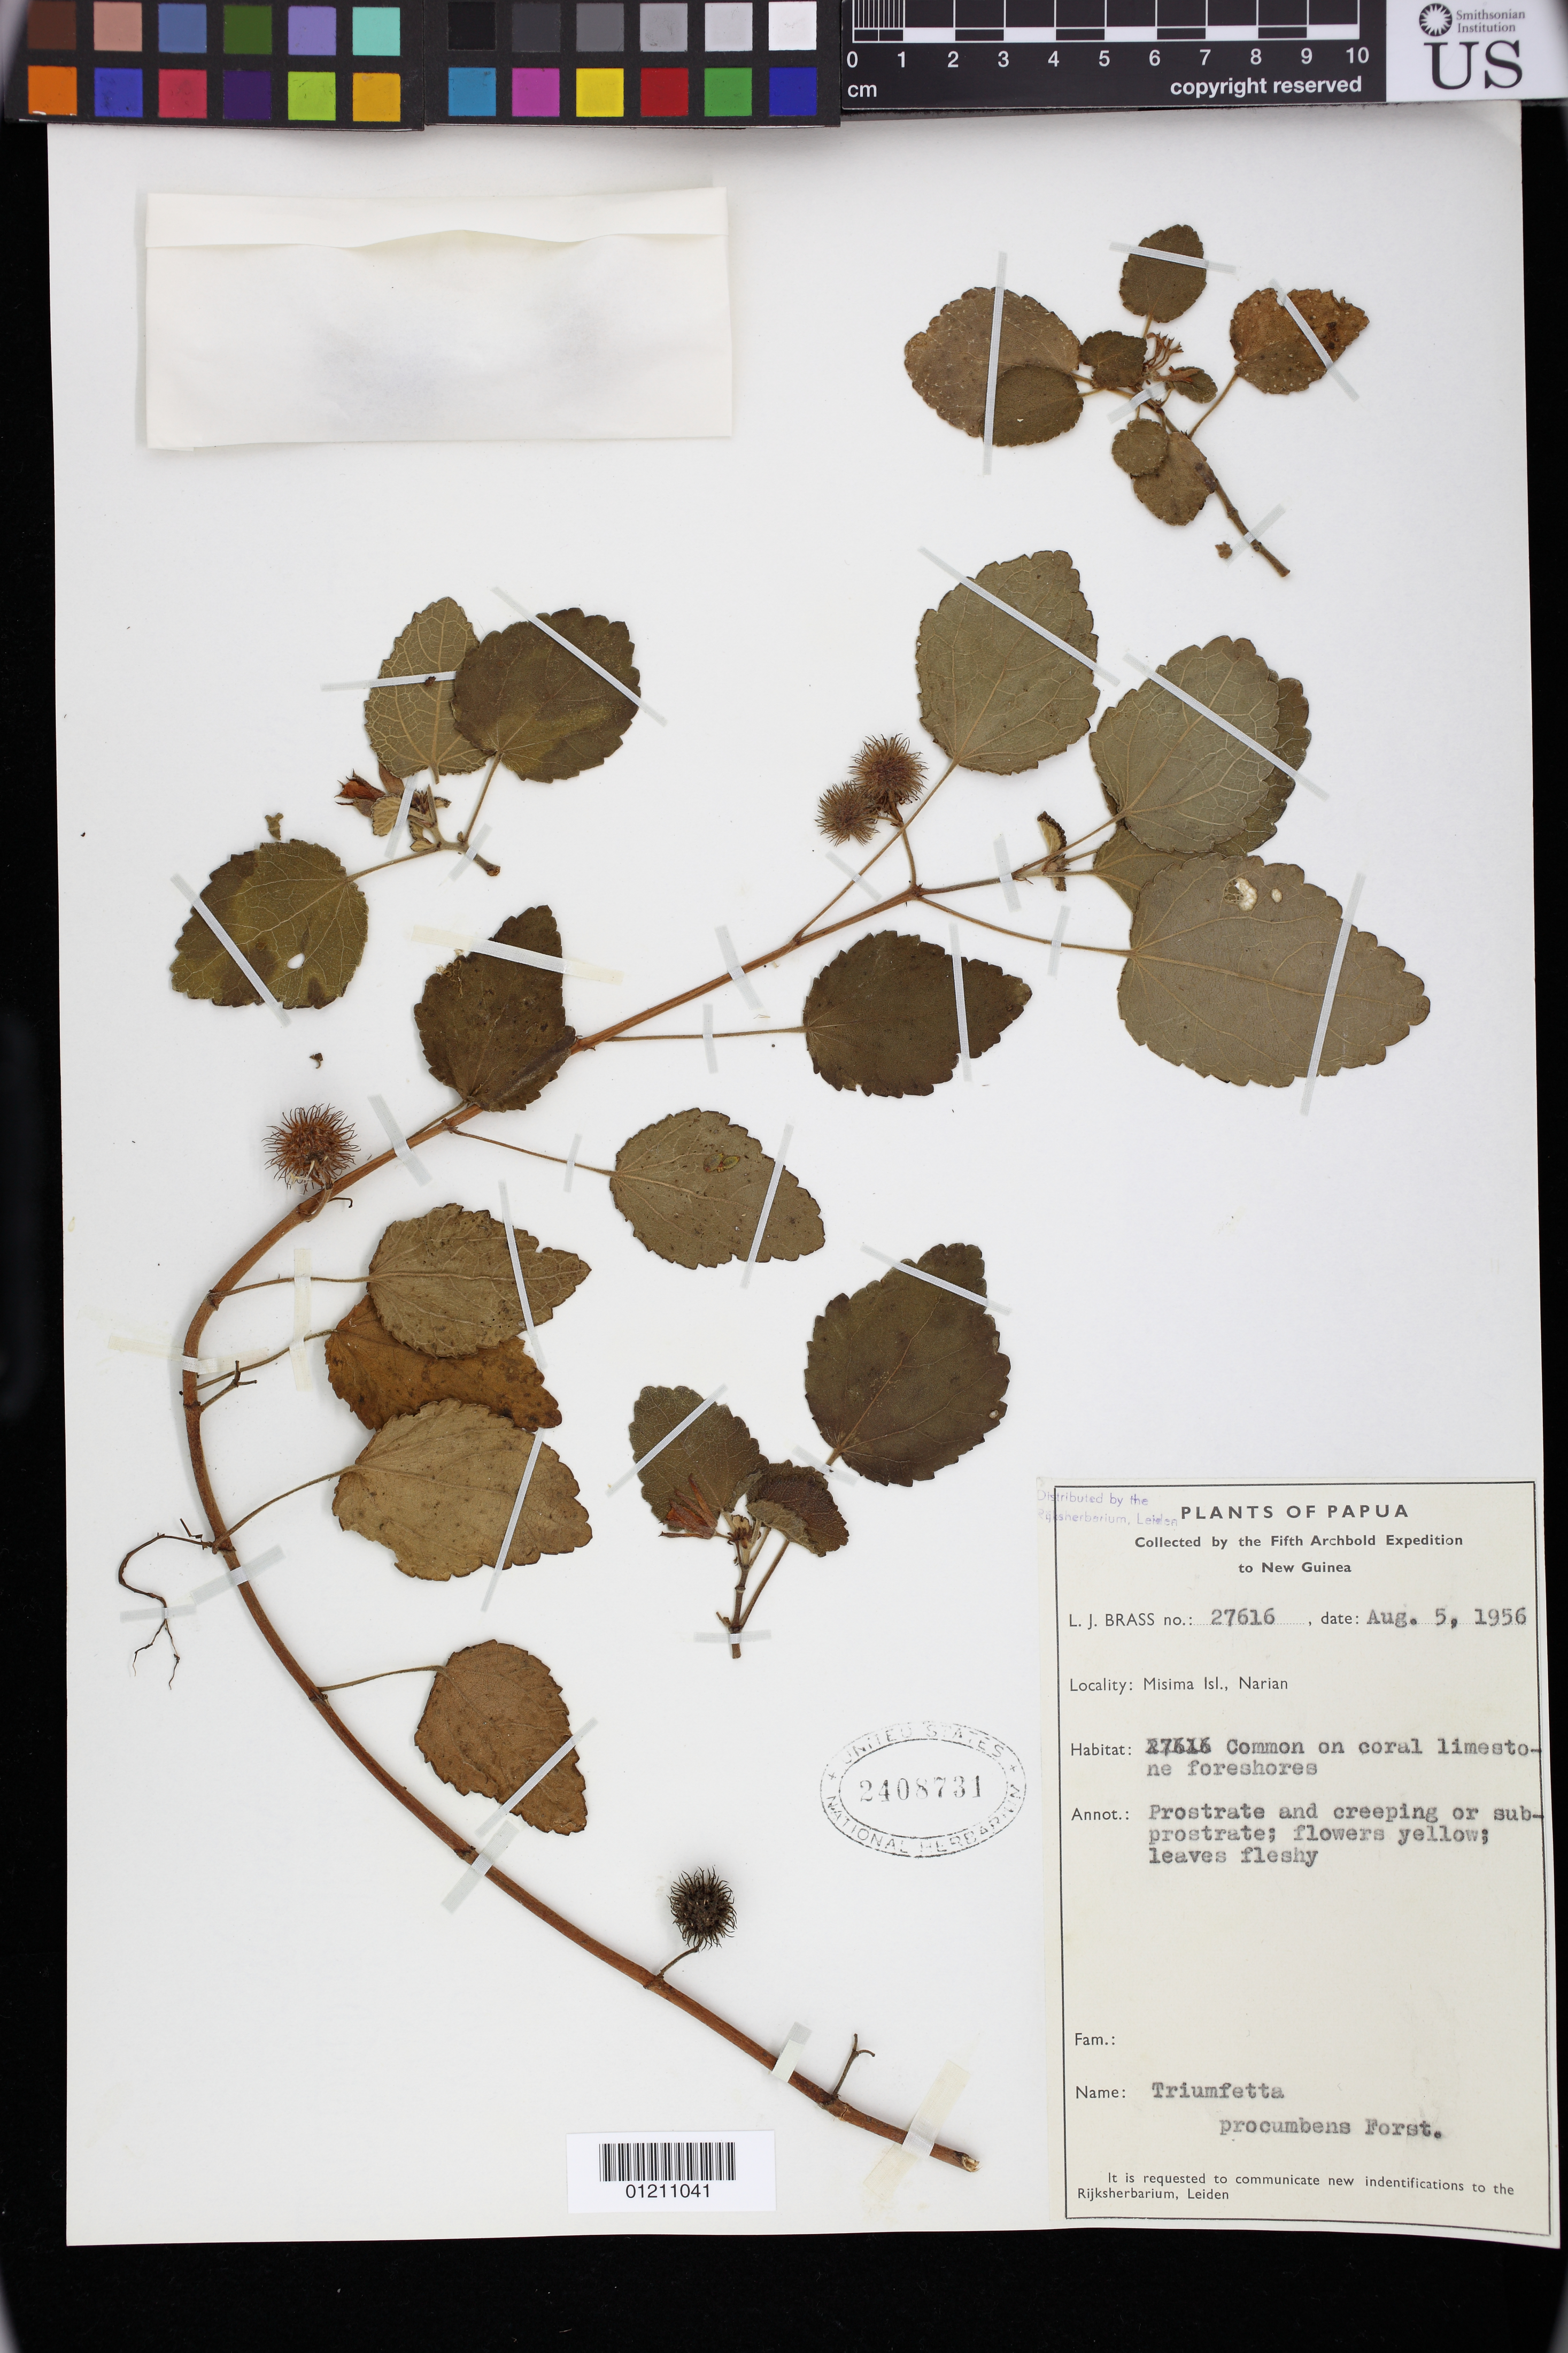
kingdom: Plantae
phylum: Tracheophyta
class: Magnoliopsida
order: Malvales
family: Malvaceae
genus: Triumfetta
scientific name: Triumfetta procumbens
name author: G. Forst.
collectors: L. J. Brass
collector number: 27616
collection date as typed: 08 May 1956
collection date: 1956-05-08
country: Papua New Guinea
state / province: Milne Bay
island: New Guinea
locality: Misima Isl., Narian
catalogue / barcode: US 2408731